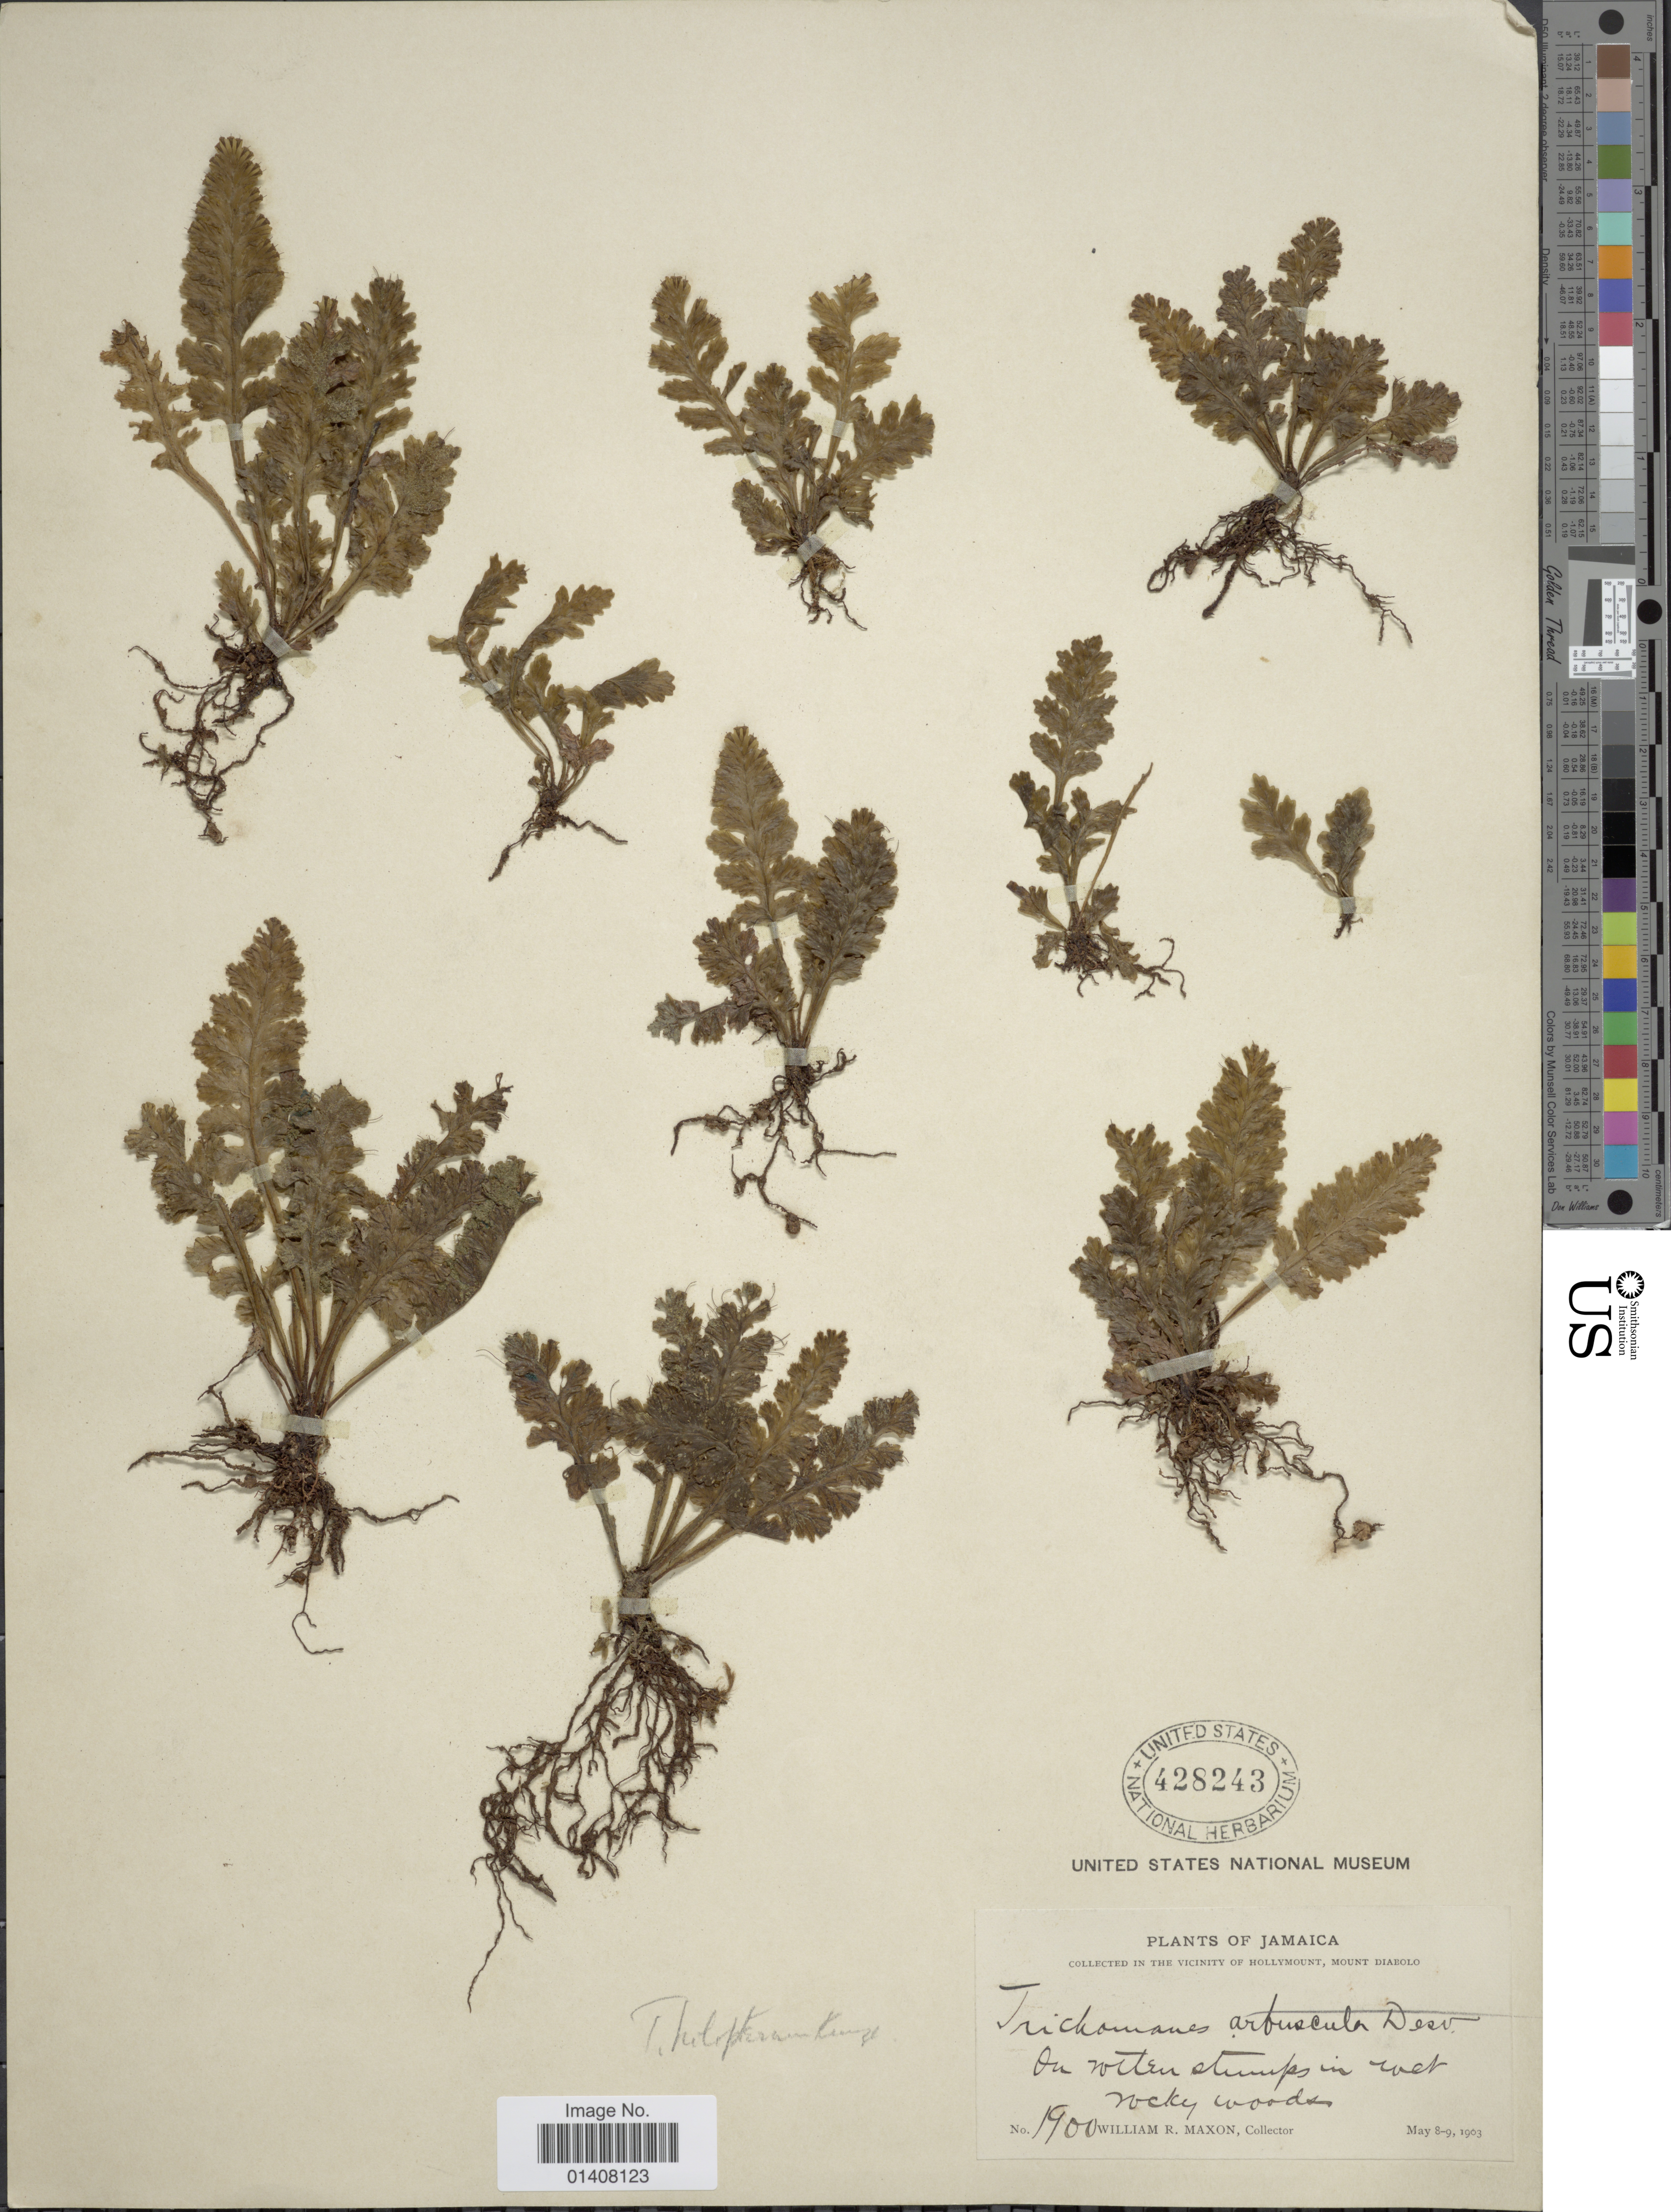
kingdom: Plantae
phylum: Tracheophyta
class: Polypodiopsida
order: Hymenophyllales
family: Hymenophyllaceae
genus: Trichomanes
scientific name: Trichomanes holopterum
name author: Kunze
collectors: W. R. Maxon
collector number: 1900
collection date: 1903-05-08/1903-05-09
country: Jamaica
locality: Vicinity of Hollymount, Mount Diabolo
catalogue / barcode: US 428243